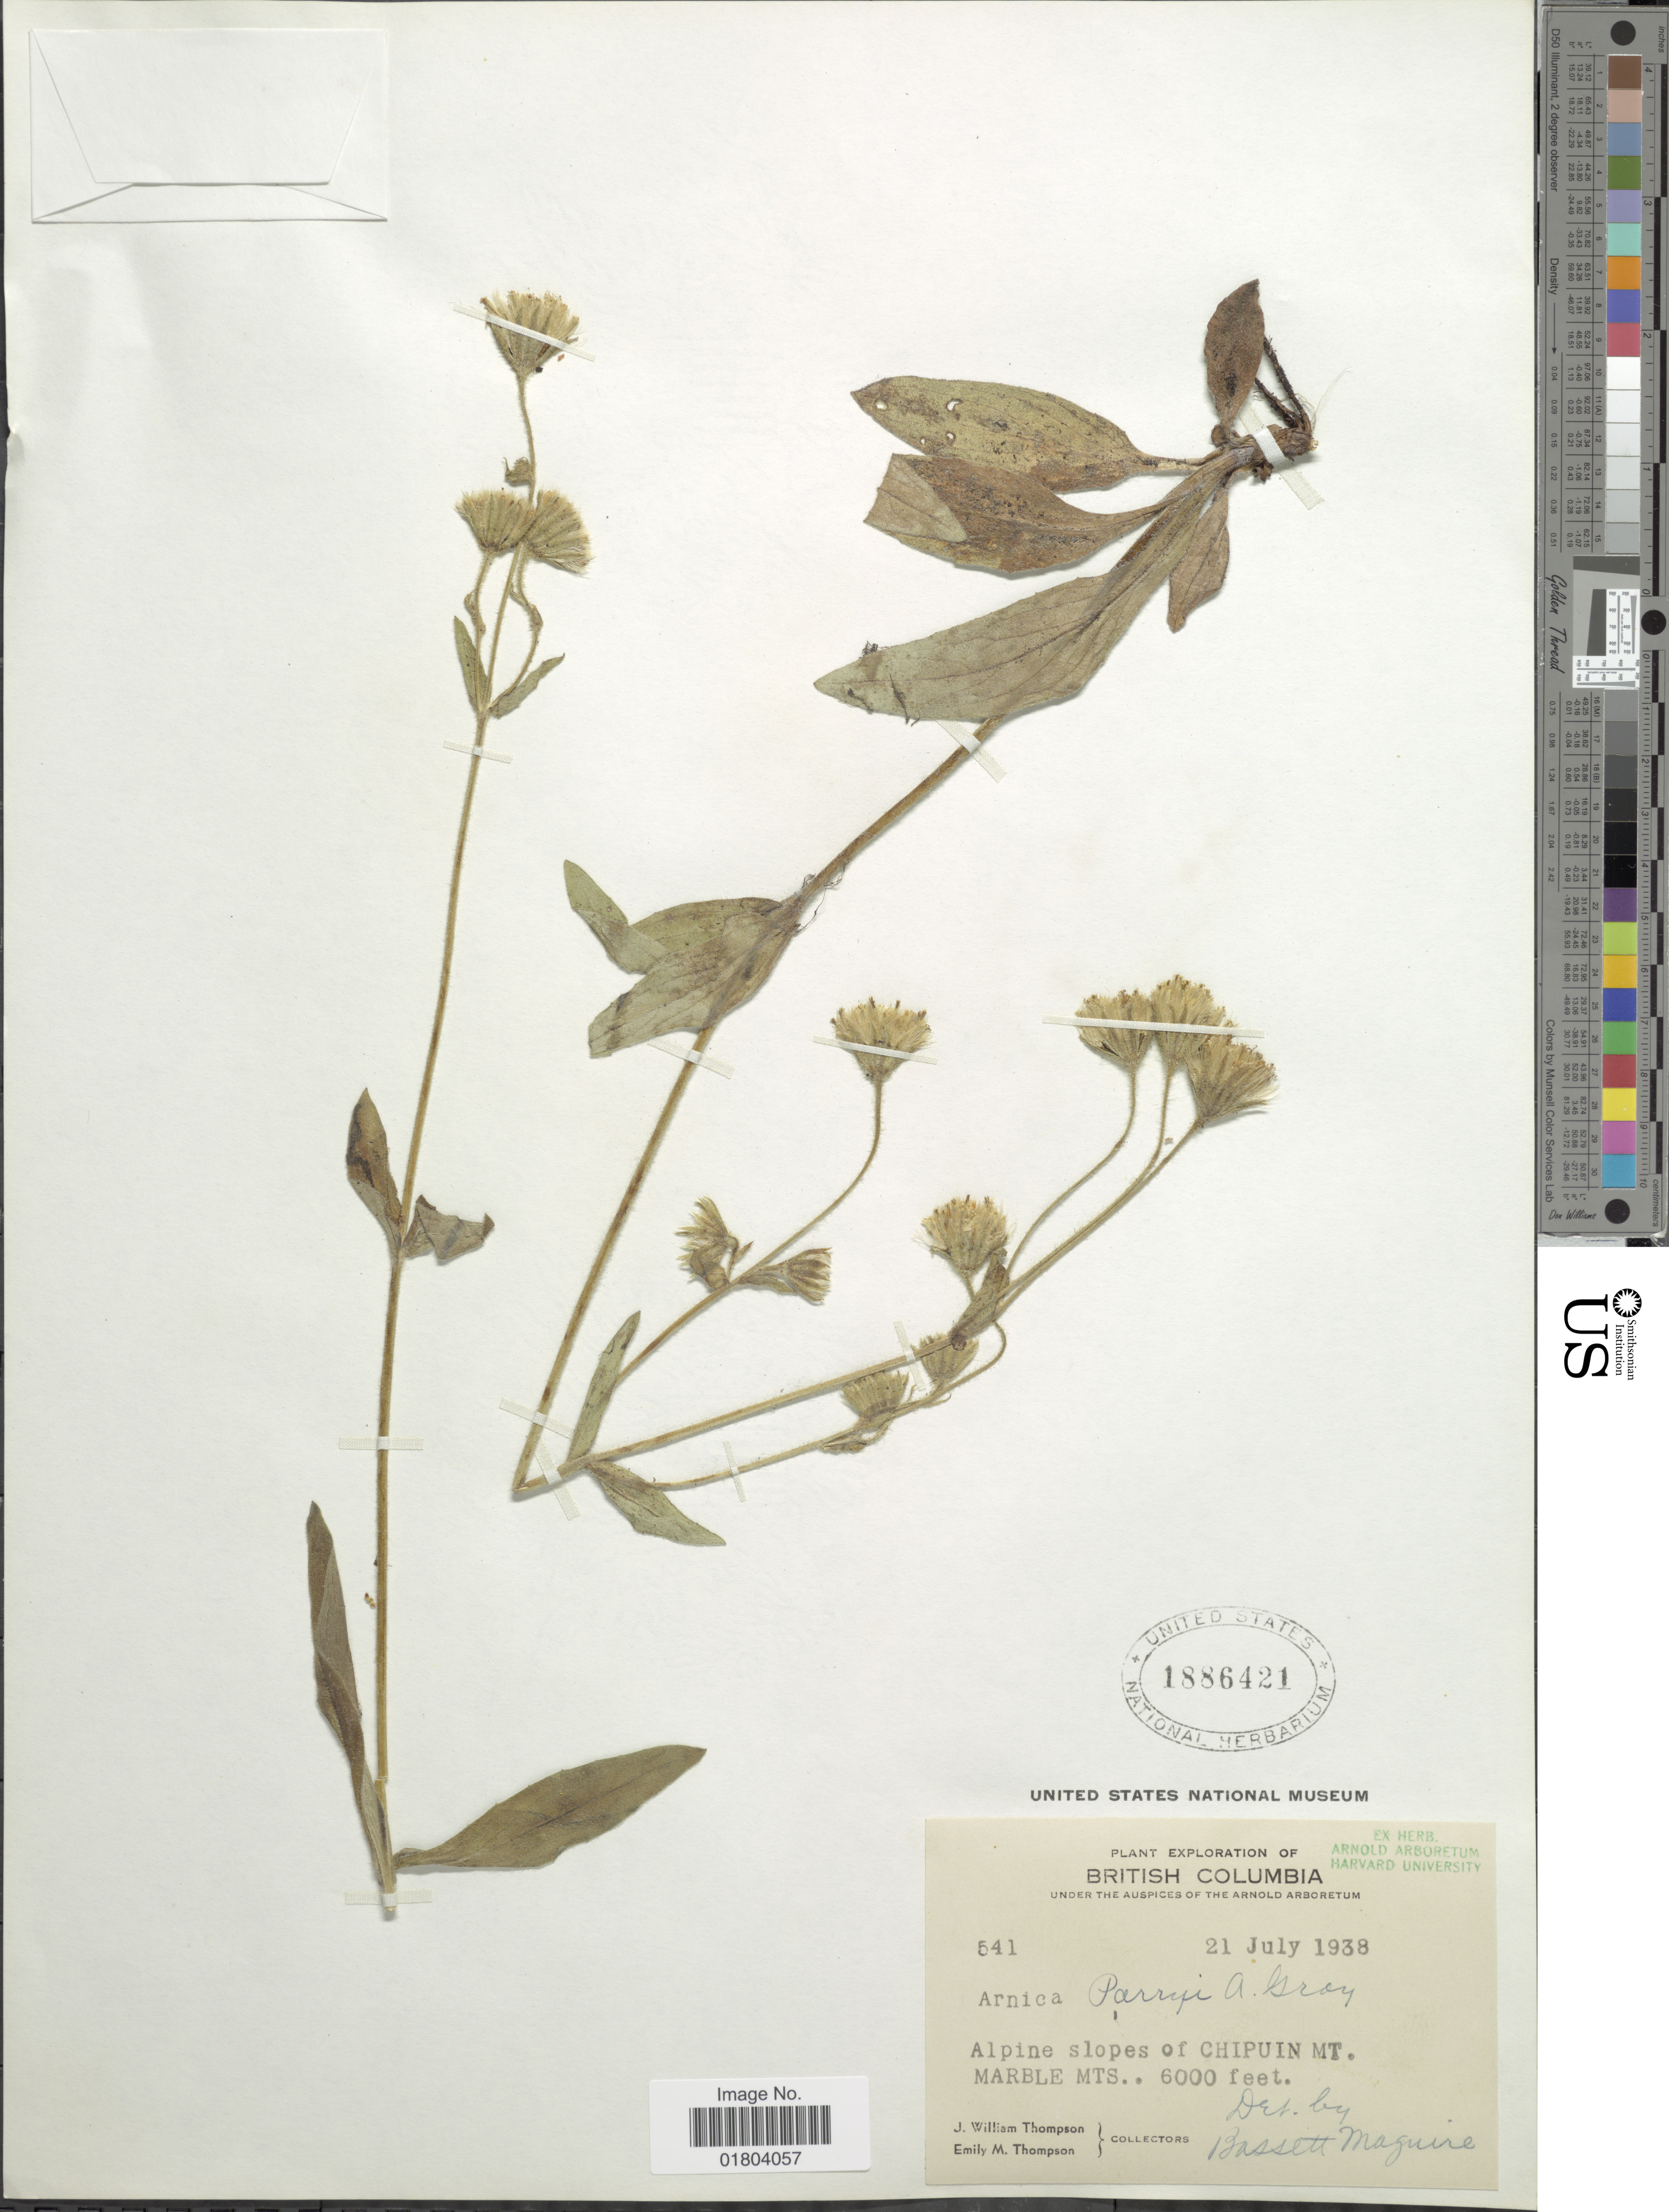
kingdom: Plantae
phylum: Tracheophyta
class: Magnoliopsida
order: Asterales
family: Asteraceae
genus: Arnica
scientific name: Arnica parryi subsp. genuina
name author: Maguire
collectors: J. W. Thompson & E. M. Thompson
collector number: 541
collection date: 1938-07-21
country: Canada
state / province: British Columbia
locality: Alpine slopes of Chipuin Mt. Marble Mts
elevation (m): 1829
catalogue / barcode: US 1886421